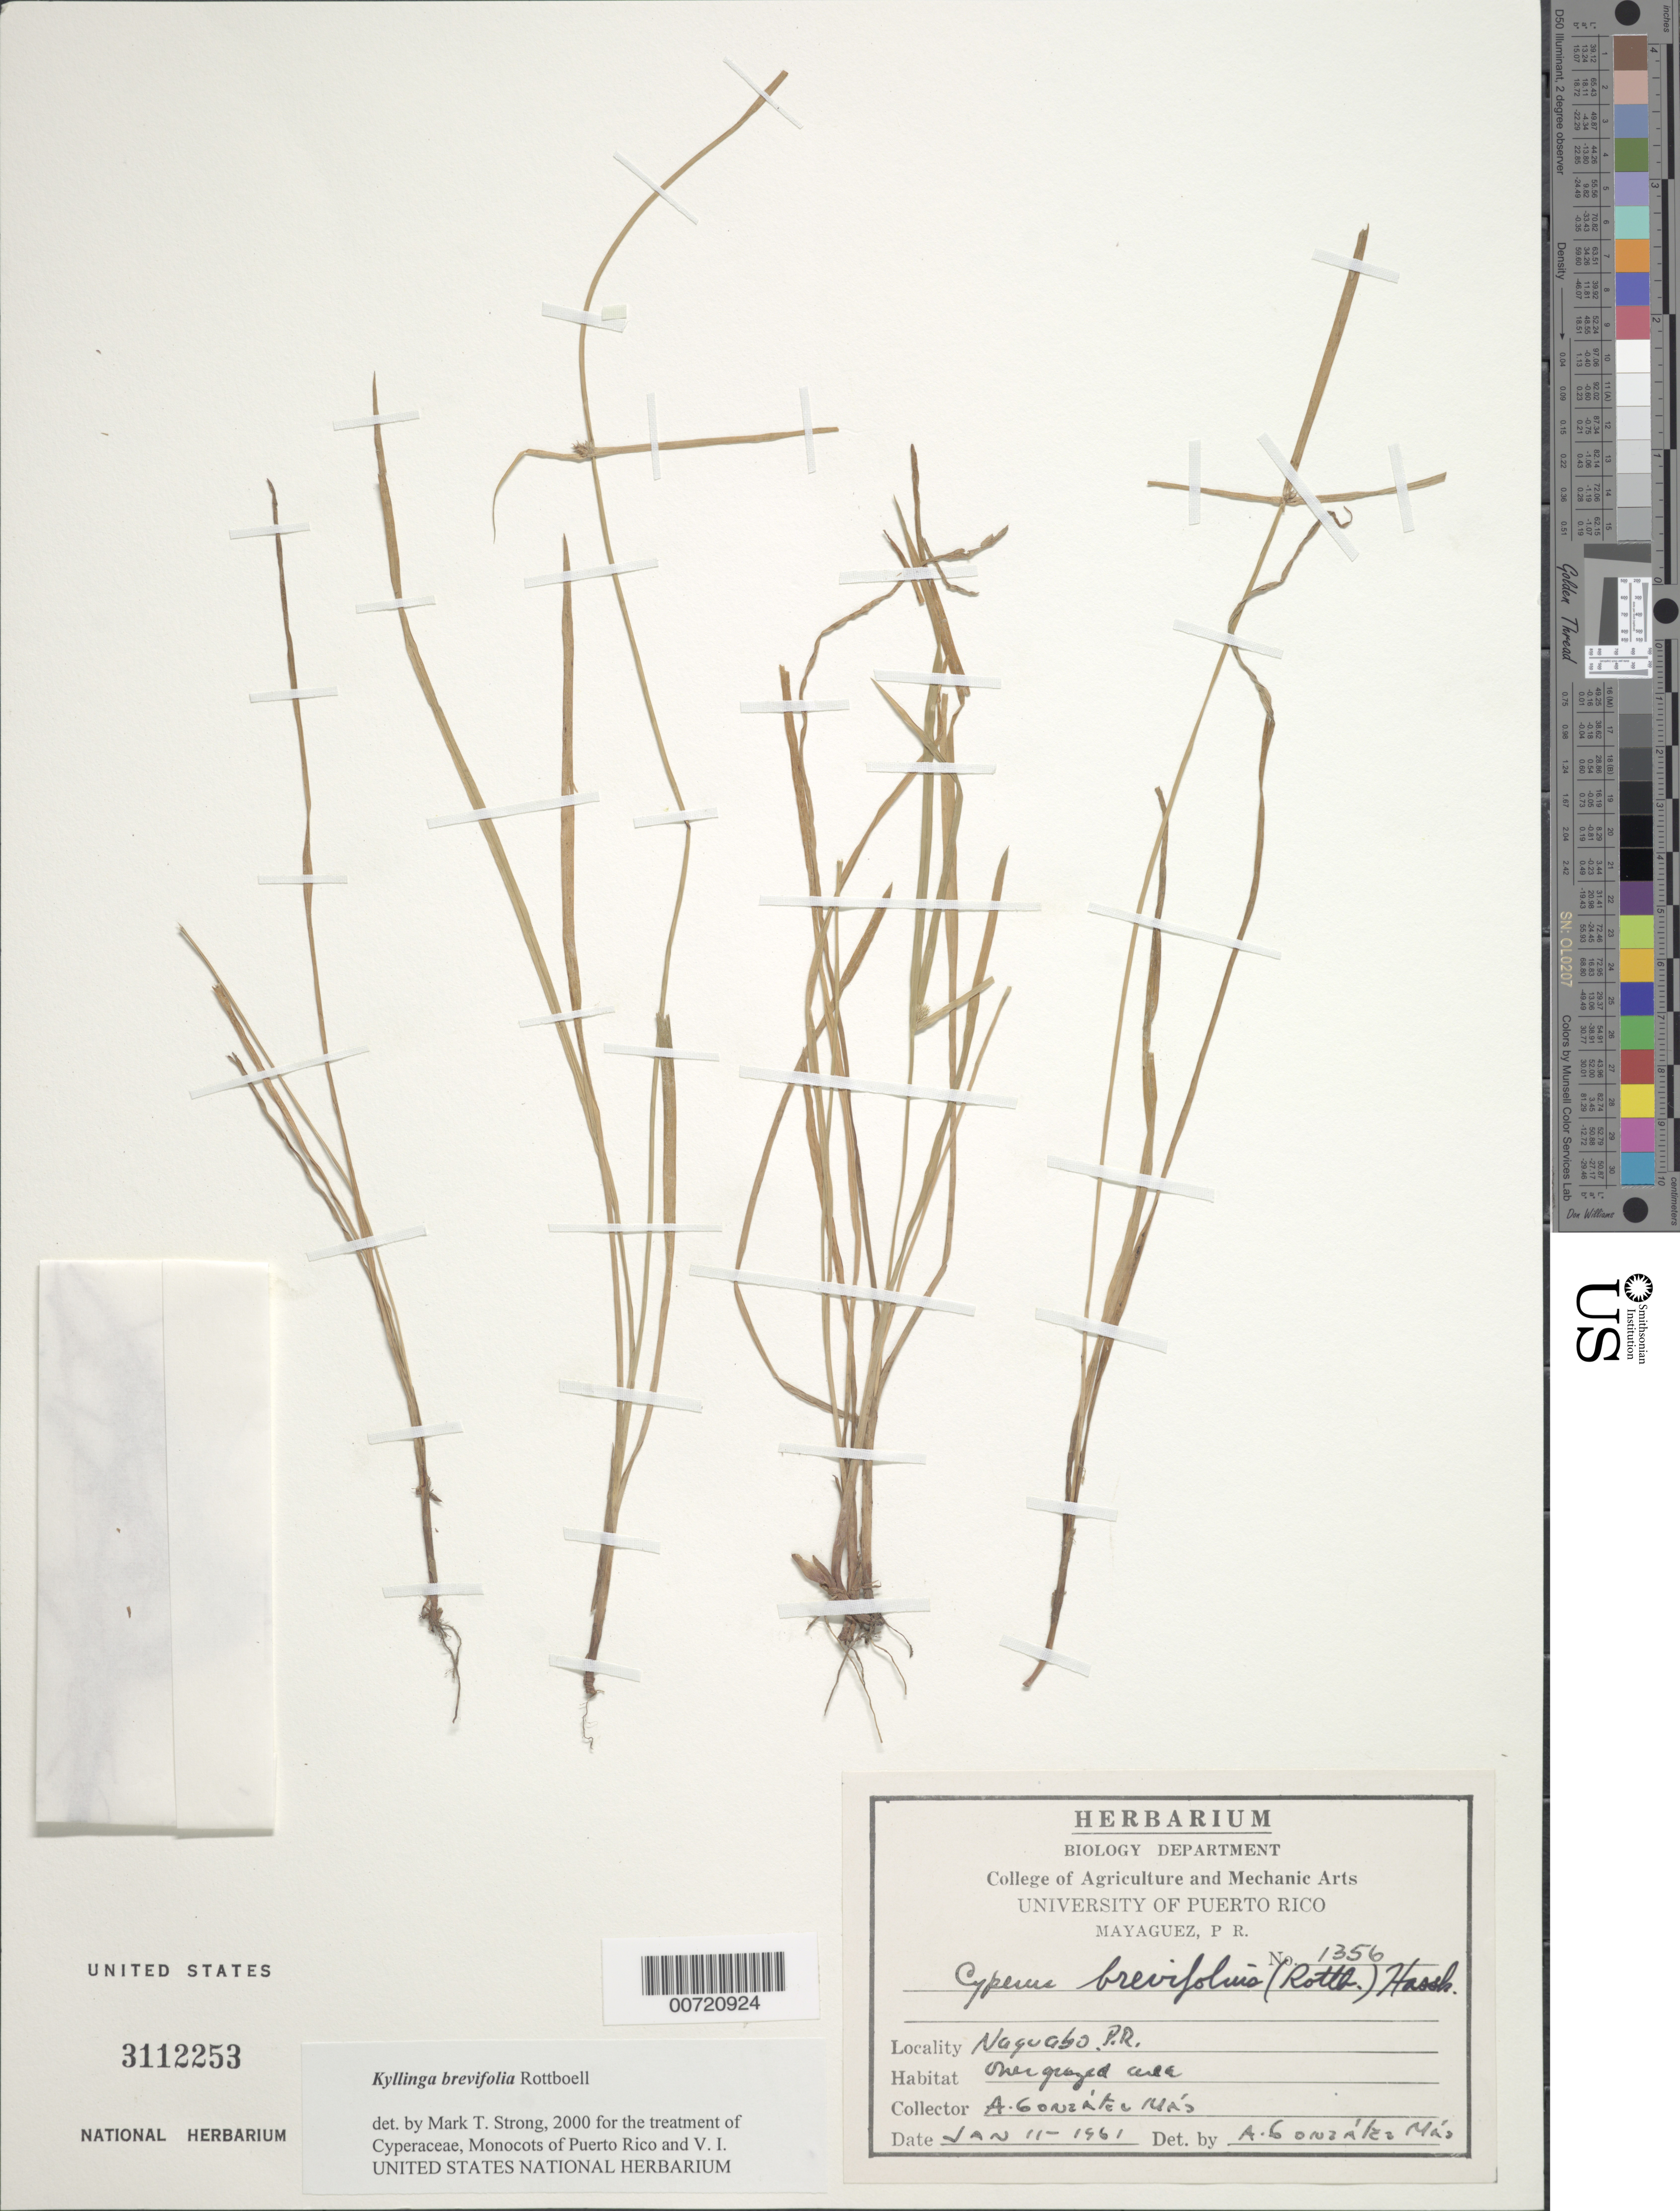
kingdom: Plantae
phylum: Tracheophyta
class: Liliopsida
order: Poales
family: Cyperaceae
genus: Cyperus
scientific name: Cyperus brevifolius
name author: (Rottb.) Hassk.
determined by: Strong, M. T., (US), Smithsonian Institution - National Museum of Natural History (UNITED STATES)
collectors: A. González Más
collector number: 1356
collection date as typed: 15 Jan 1961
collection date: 1961-01-15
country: Puerto Rico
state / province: Naguabo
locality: Naguabo.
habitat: Overgrazed area.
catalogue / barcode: US 3112253